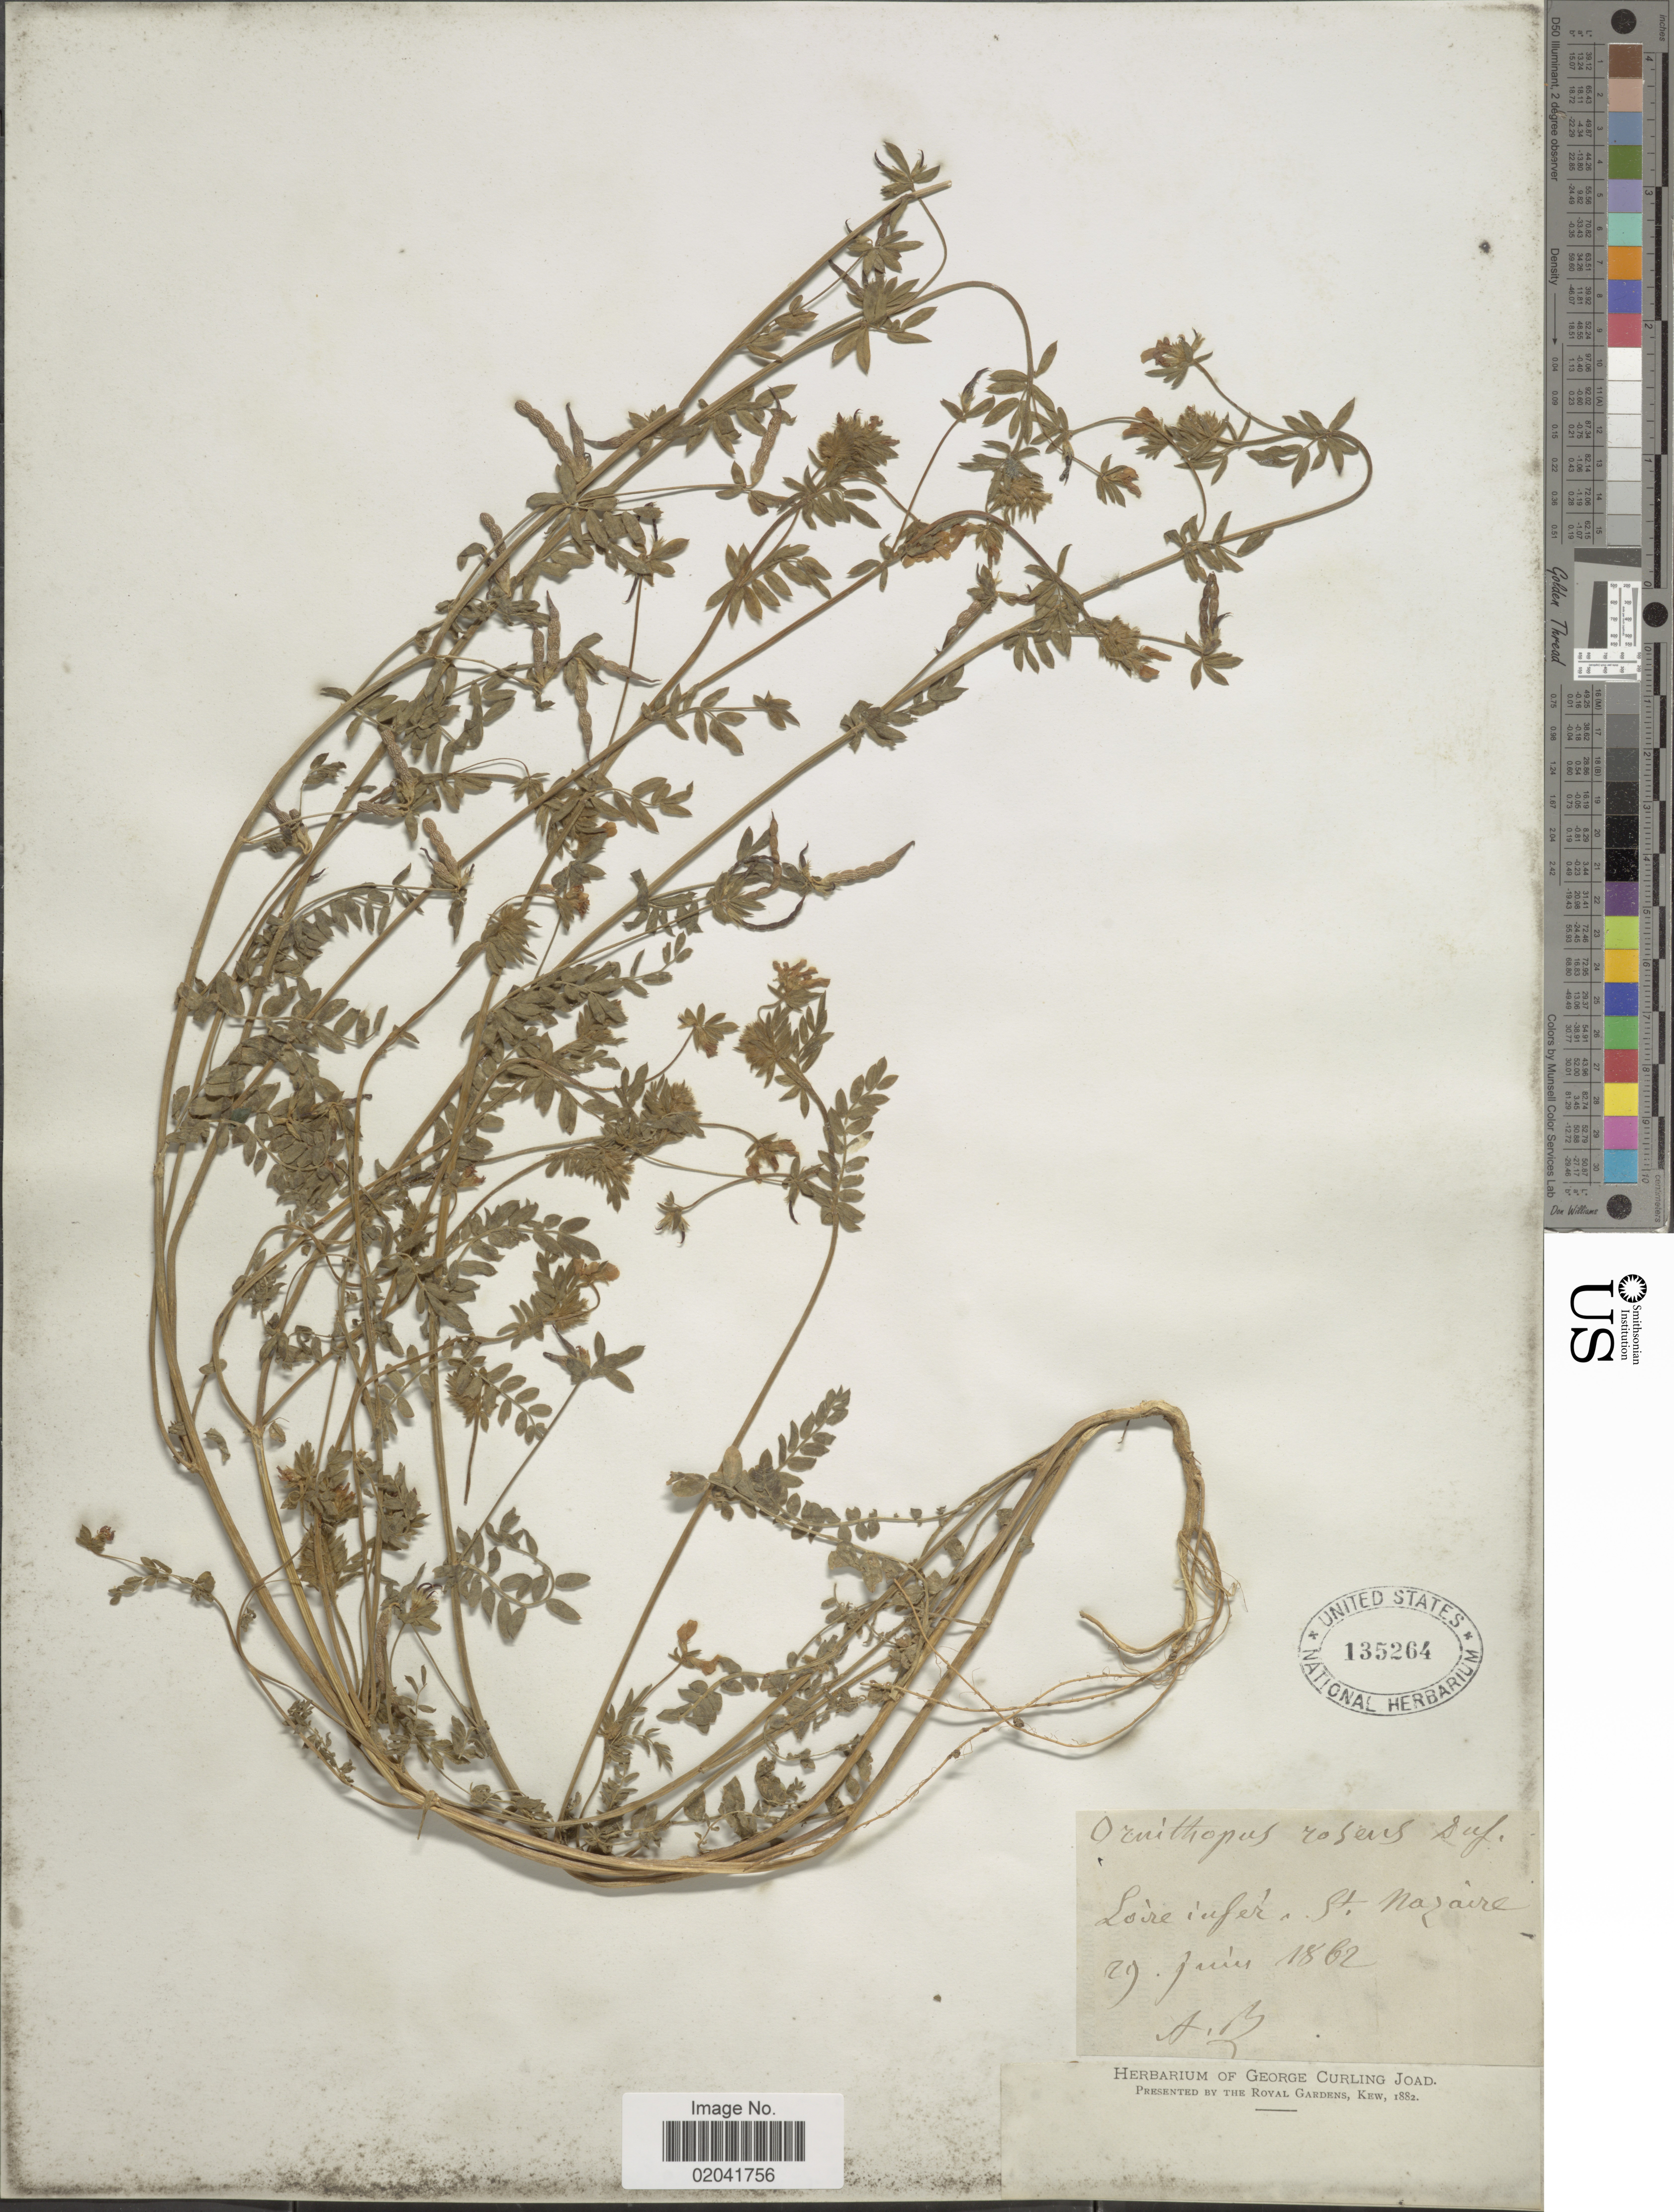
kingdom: Plantae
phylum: Tracheophyta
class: Magnoliopsida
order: Fabales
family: Fabaceae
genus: Ornithopus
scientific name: Ornithopus roseus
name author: Dufour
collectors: A. B.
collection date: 1862-06-26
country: France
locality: Loire infer a St Mazaire [interpreted]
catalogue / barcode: US 135264